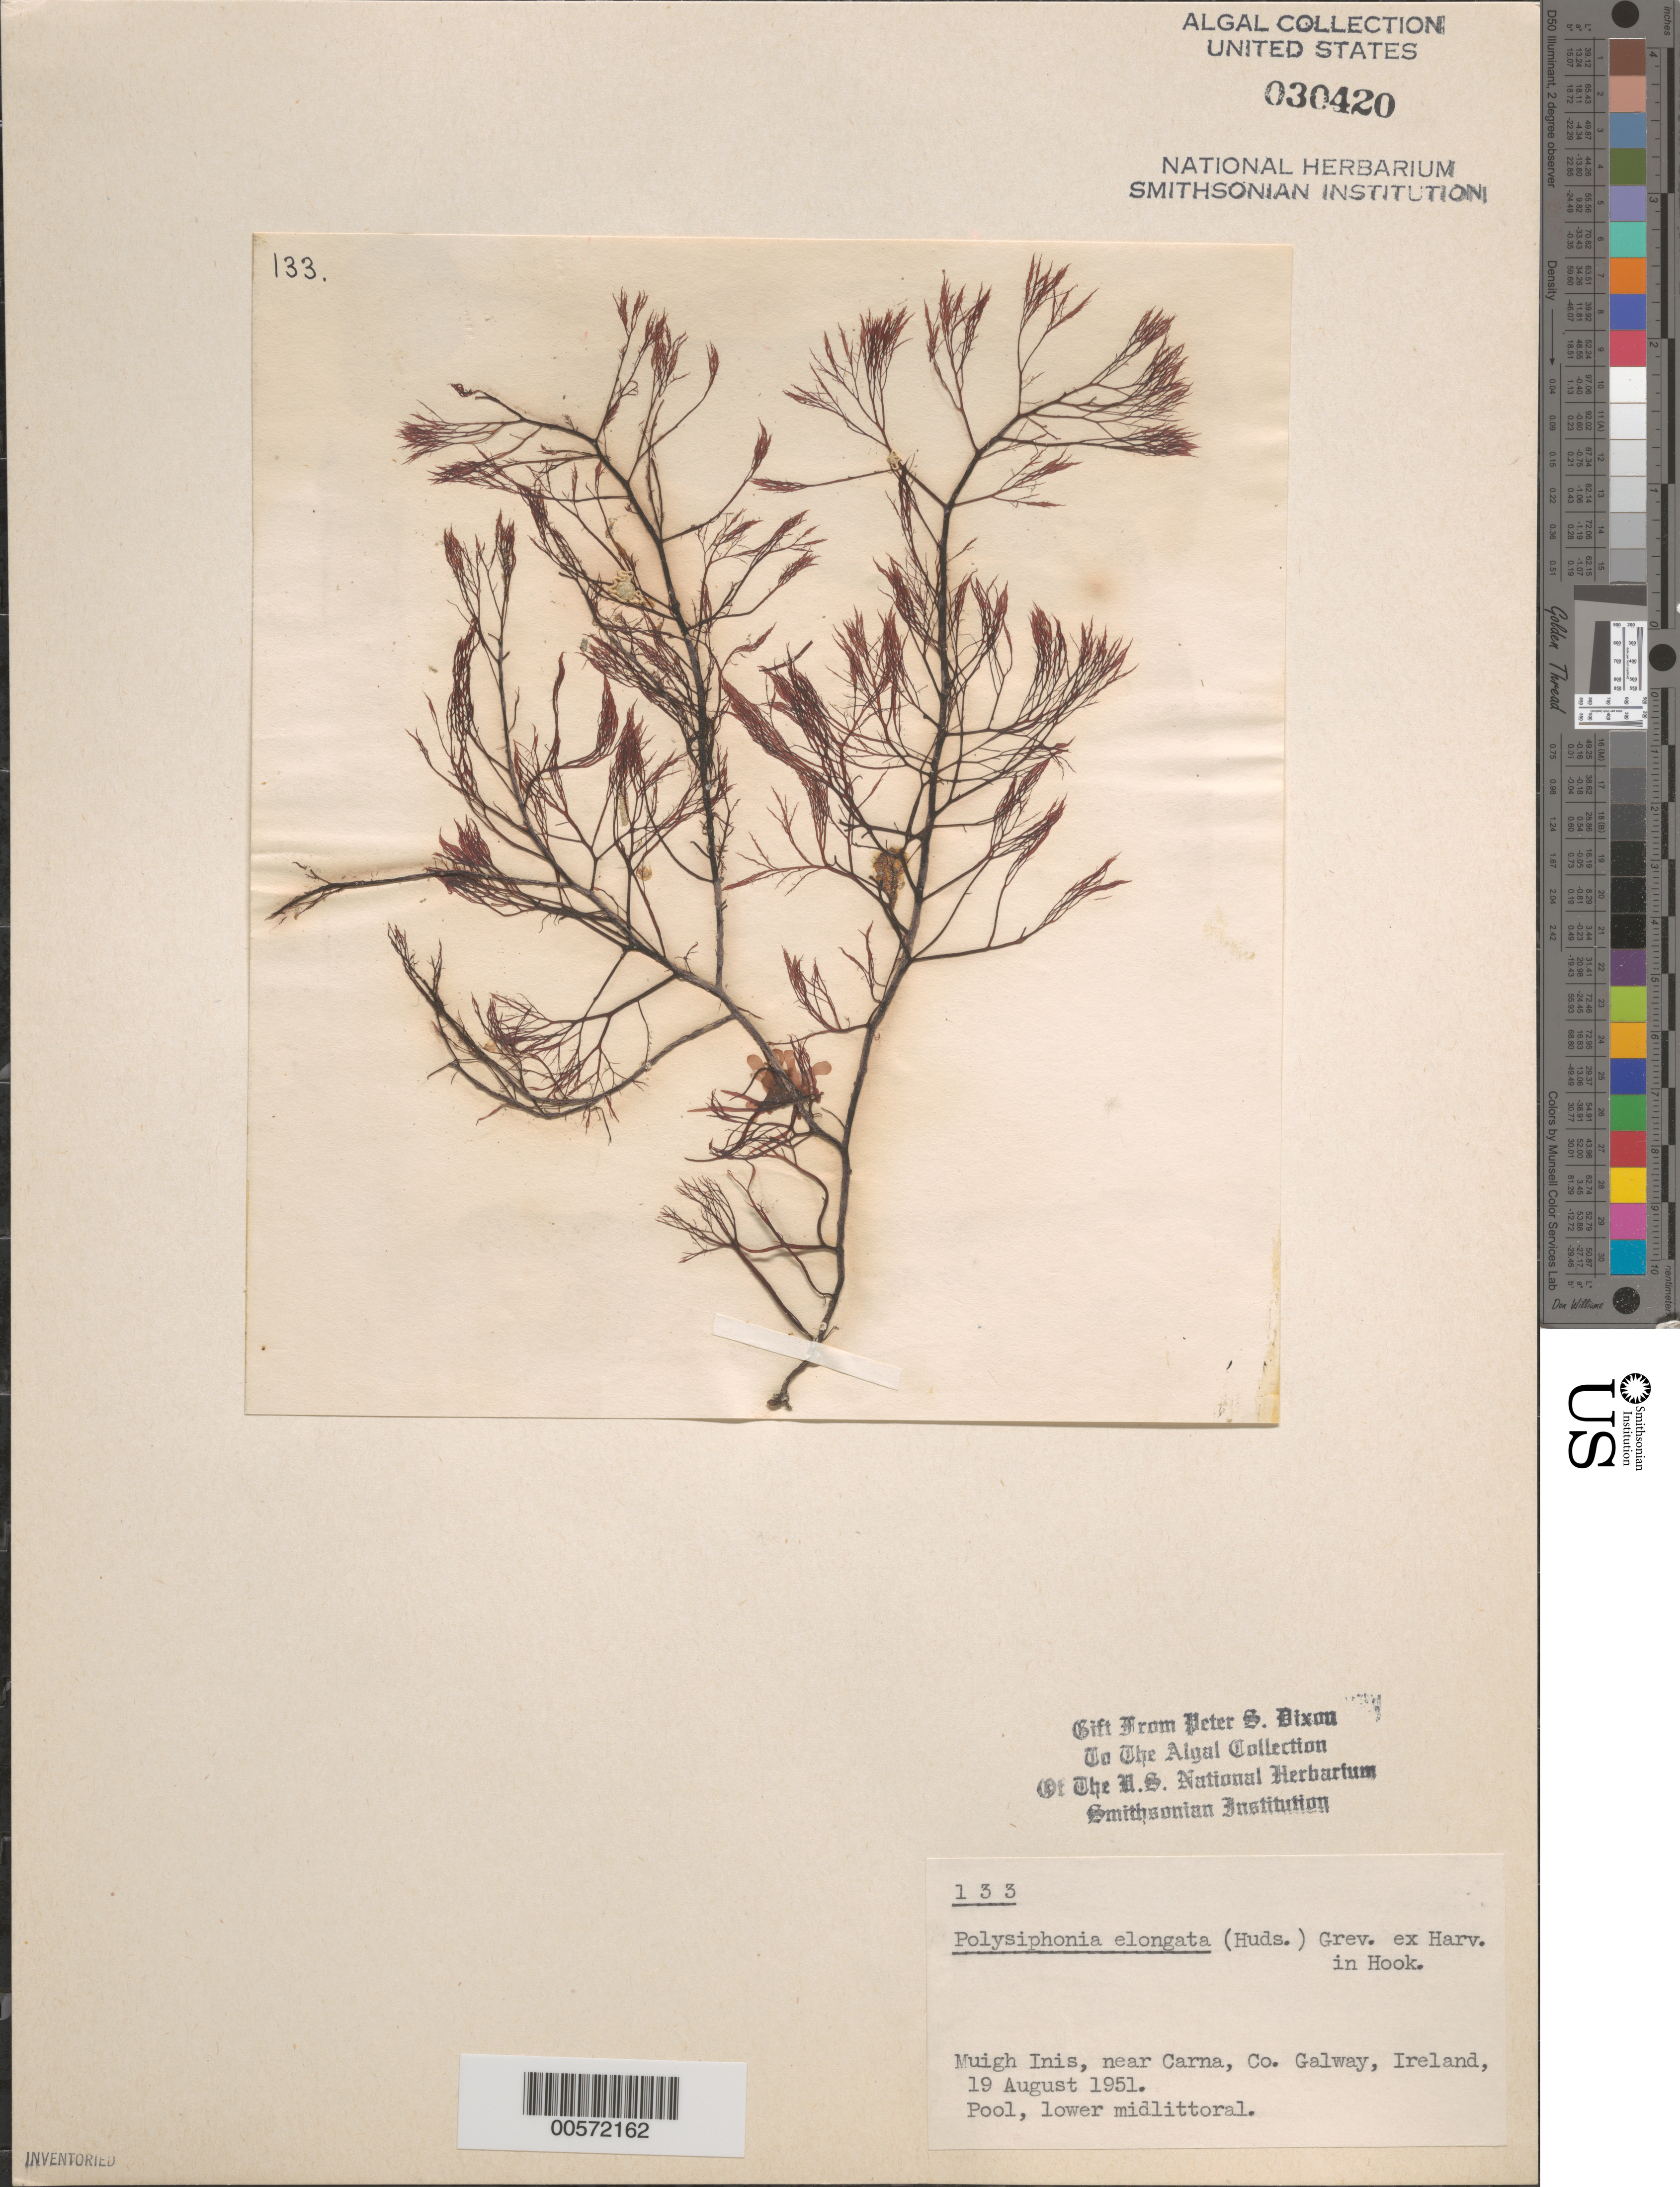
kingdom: Plantae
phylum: Rhodophyta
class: Florideophyceae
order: Ceramiales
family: Rhodomelaceae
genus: Carradoriella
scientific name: Carradoriella elongata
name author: (Hudson) Savoie & G.W. Saunders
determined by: Algae name updating Project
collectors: P. S. Dixon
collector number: PSD 133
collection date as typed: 19 Aug 1951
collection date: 1951-08-19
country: Ireland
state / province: Connaught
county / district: Galway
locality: Muigh Inis, near Carna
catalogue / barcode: US 30420